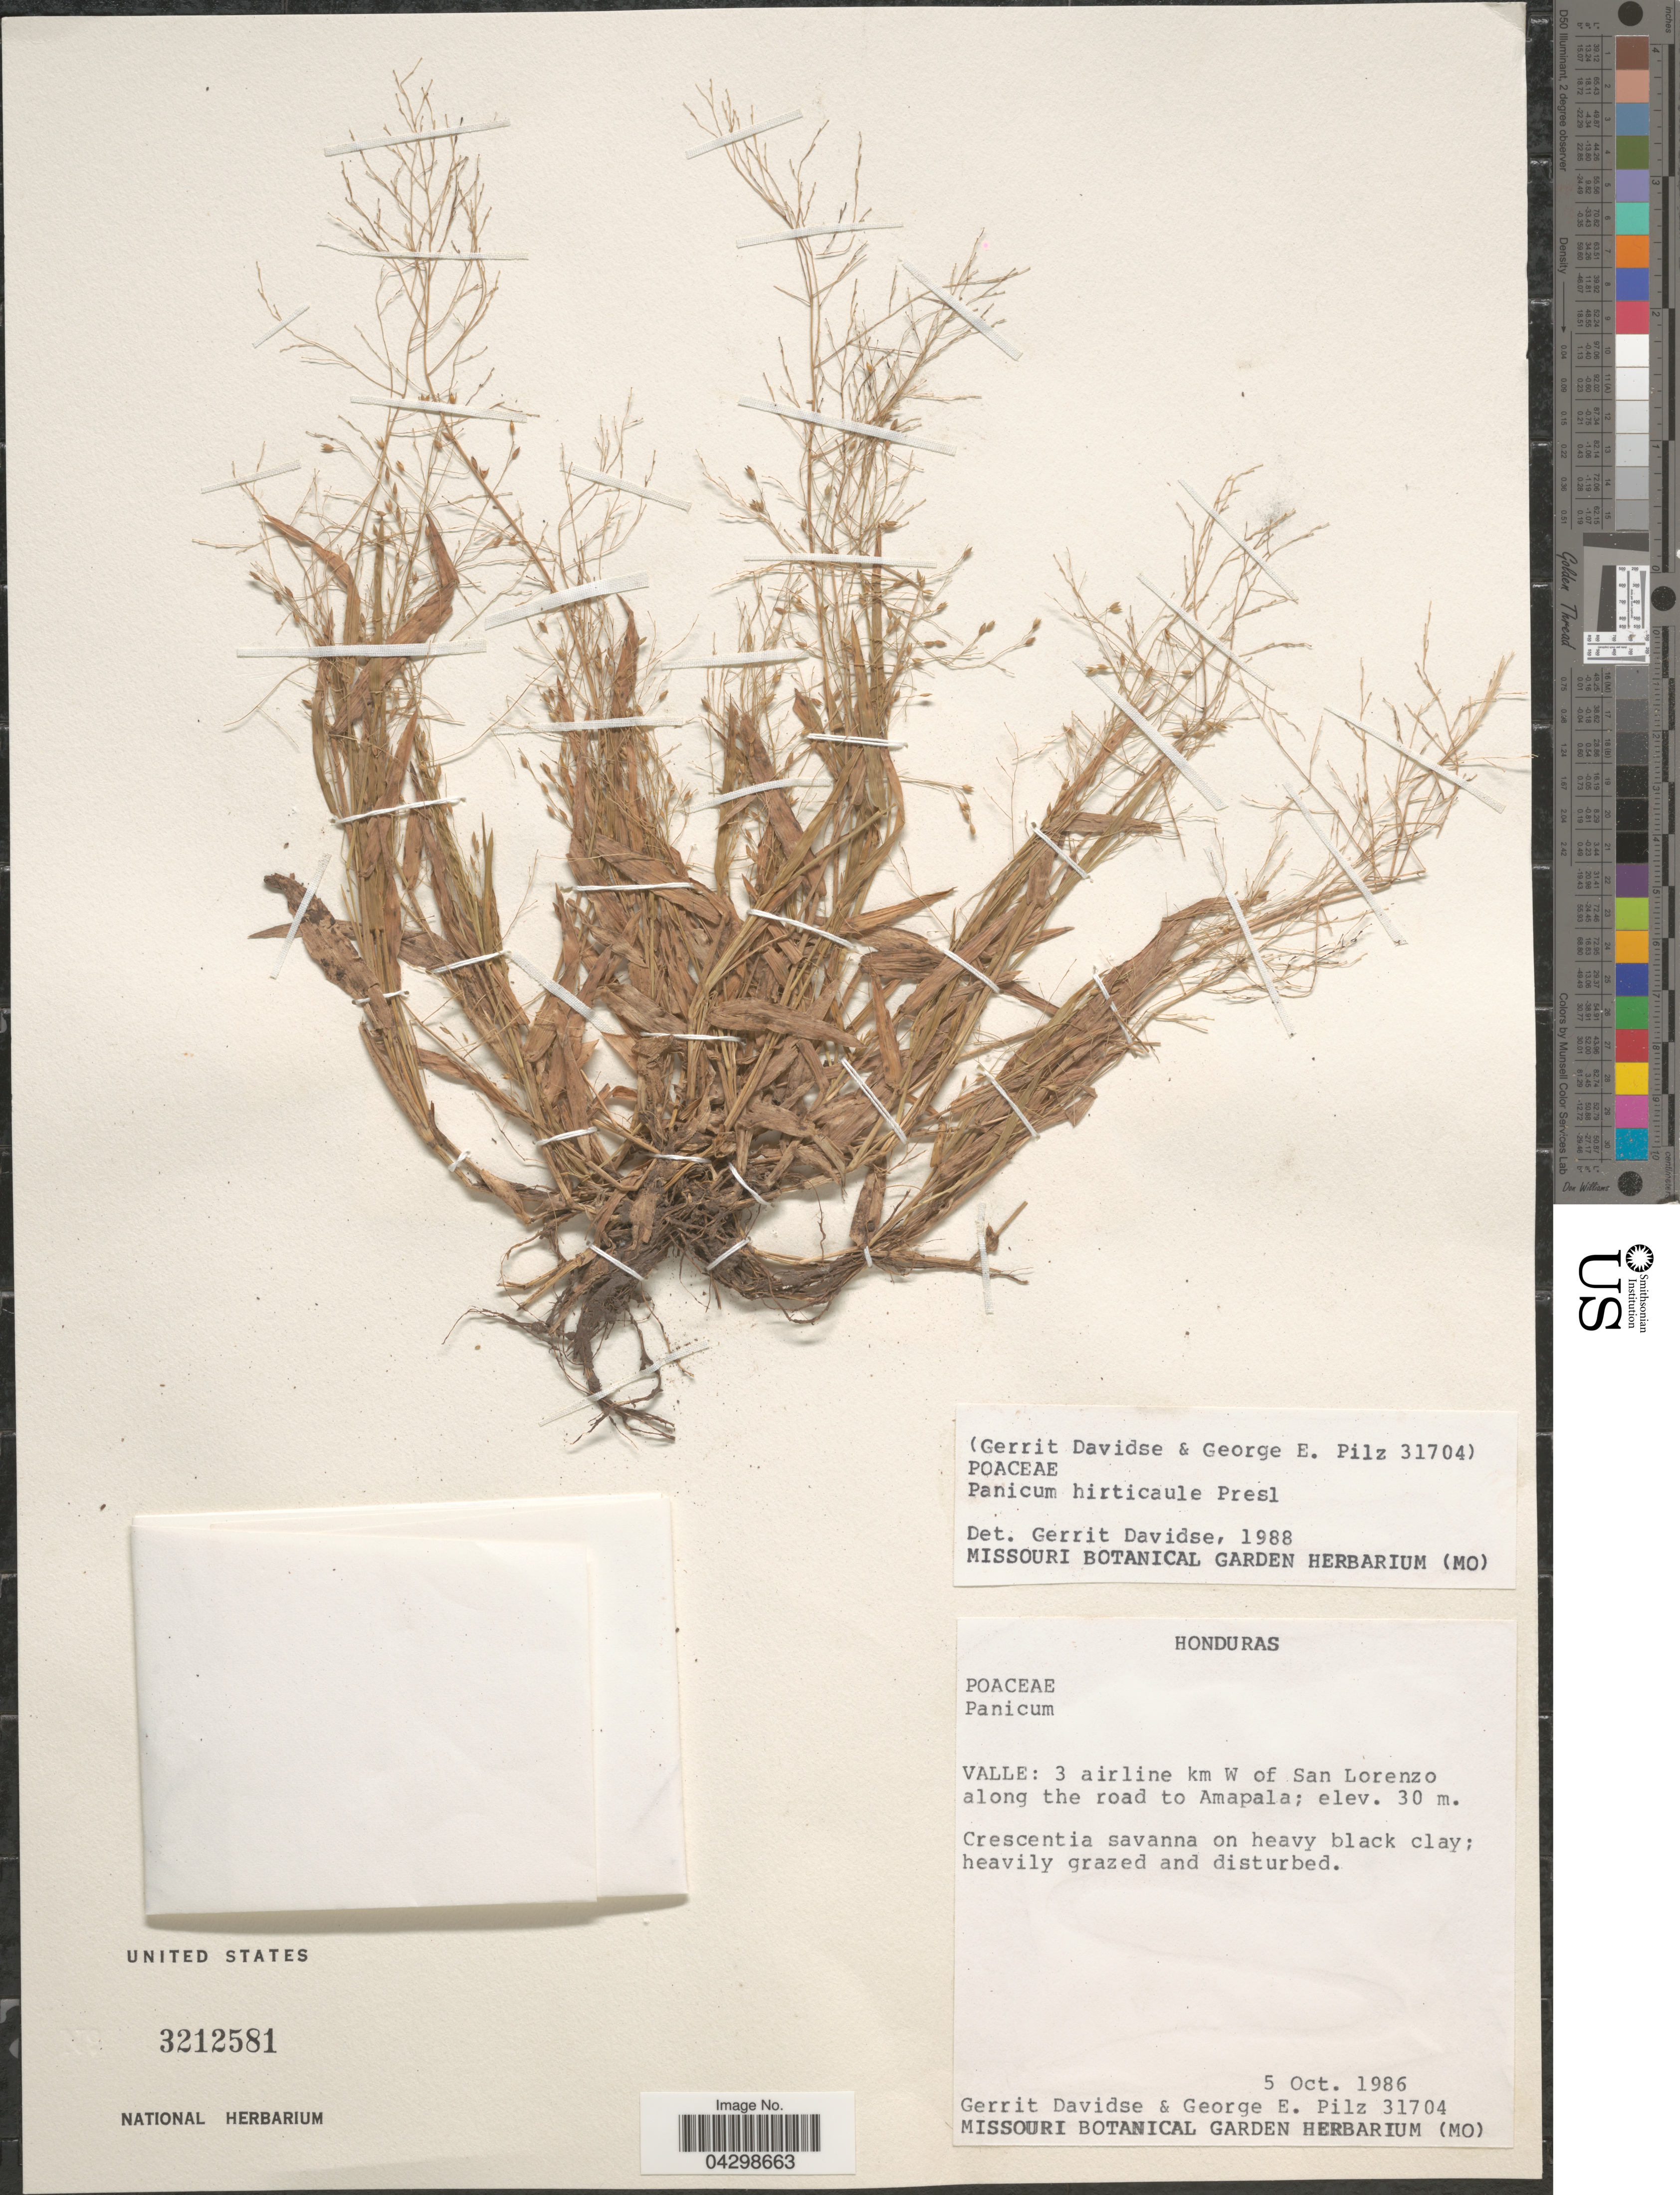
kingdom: Plantae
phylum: Tracheophyta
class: Liliopsida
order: Poales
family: Poaceae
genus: Panicum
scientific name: Panicum hirticaule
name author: J. Presl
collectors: G. Davidse & G. E. Pilz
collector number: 31704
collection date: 1986-10-05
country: Honduras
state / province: Valle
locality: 3 airline km W of San Lorenzo along the road to Amapala.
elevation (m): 30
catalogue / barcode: US 3212581